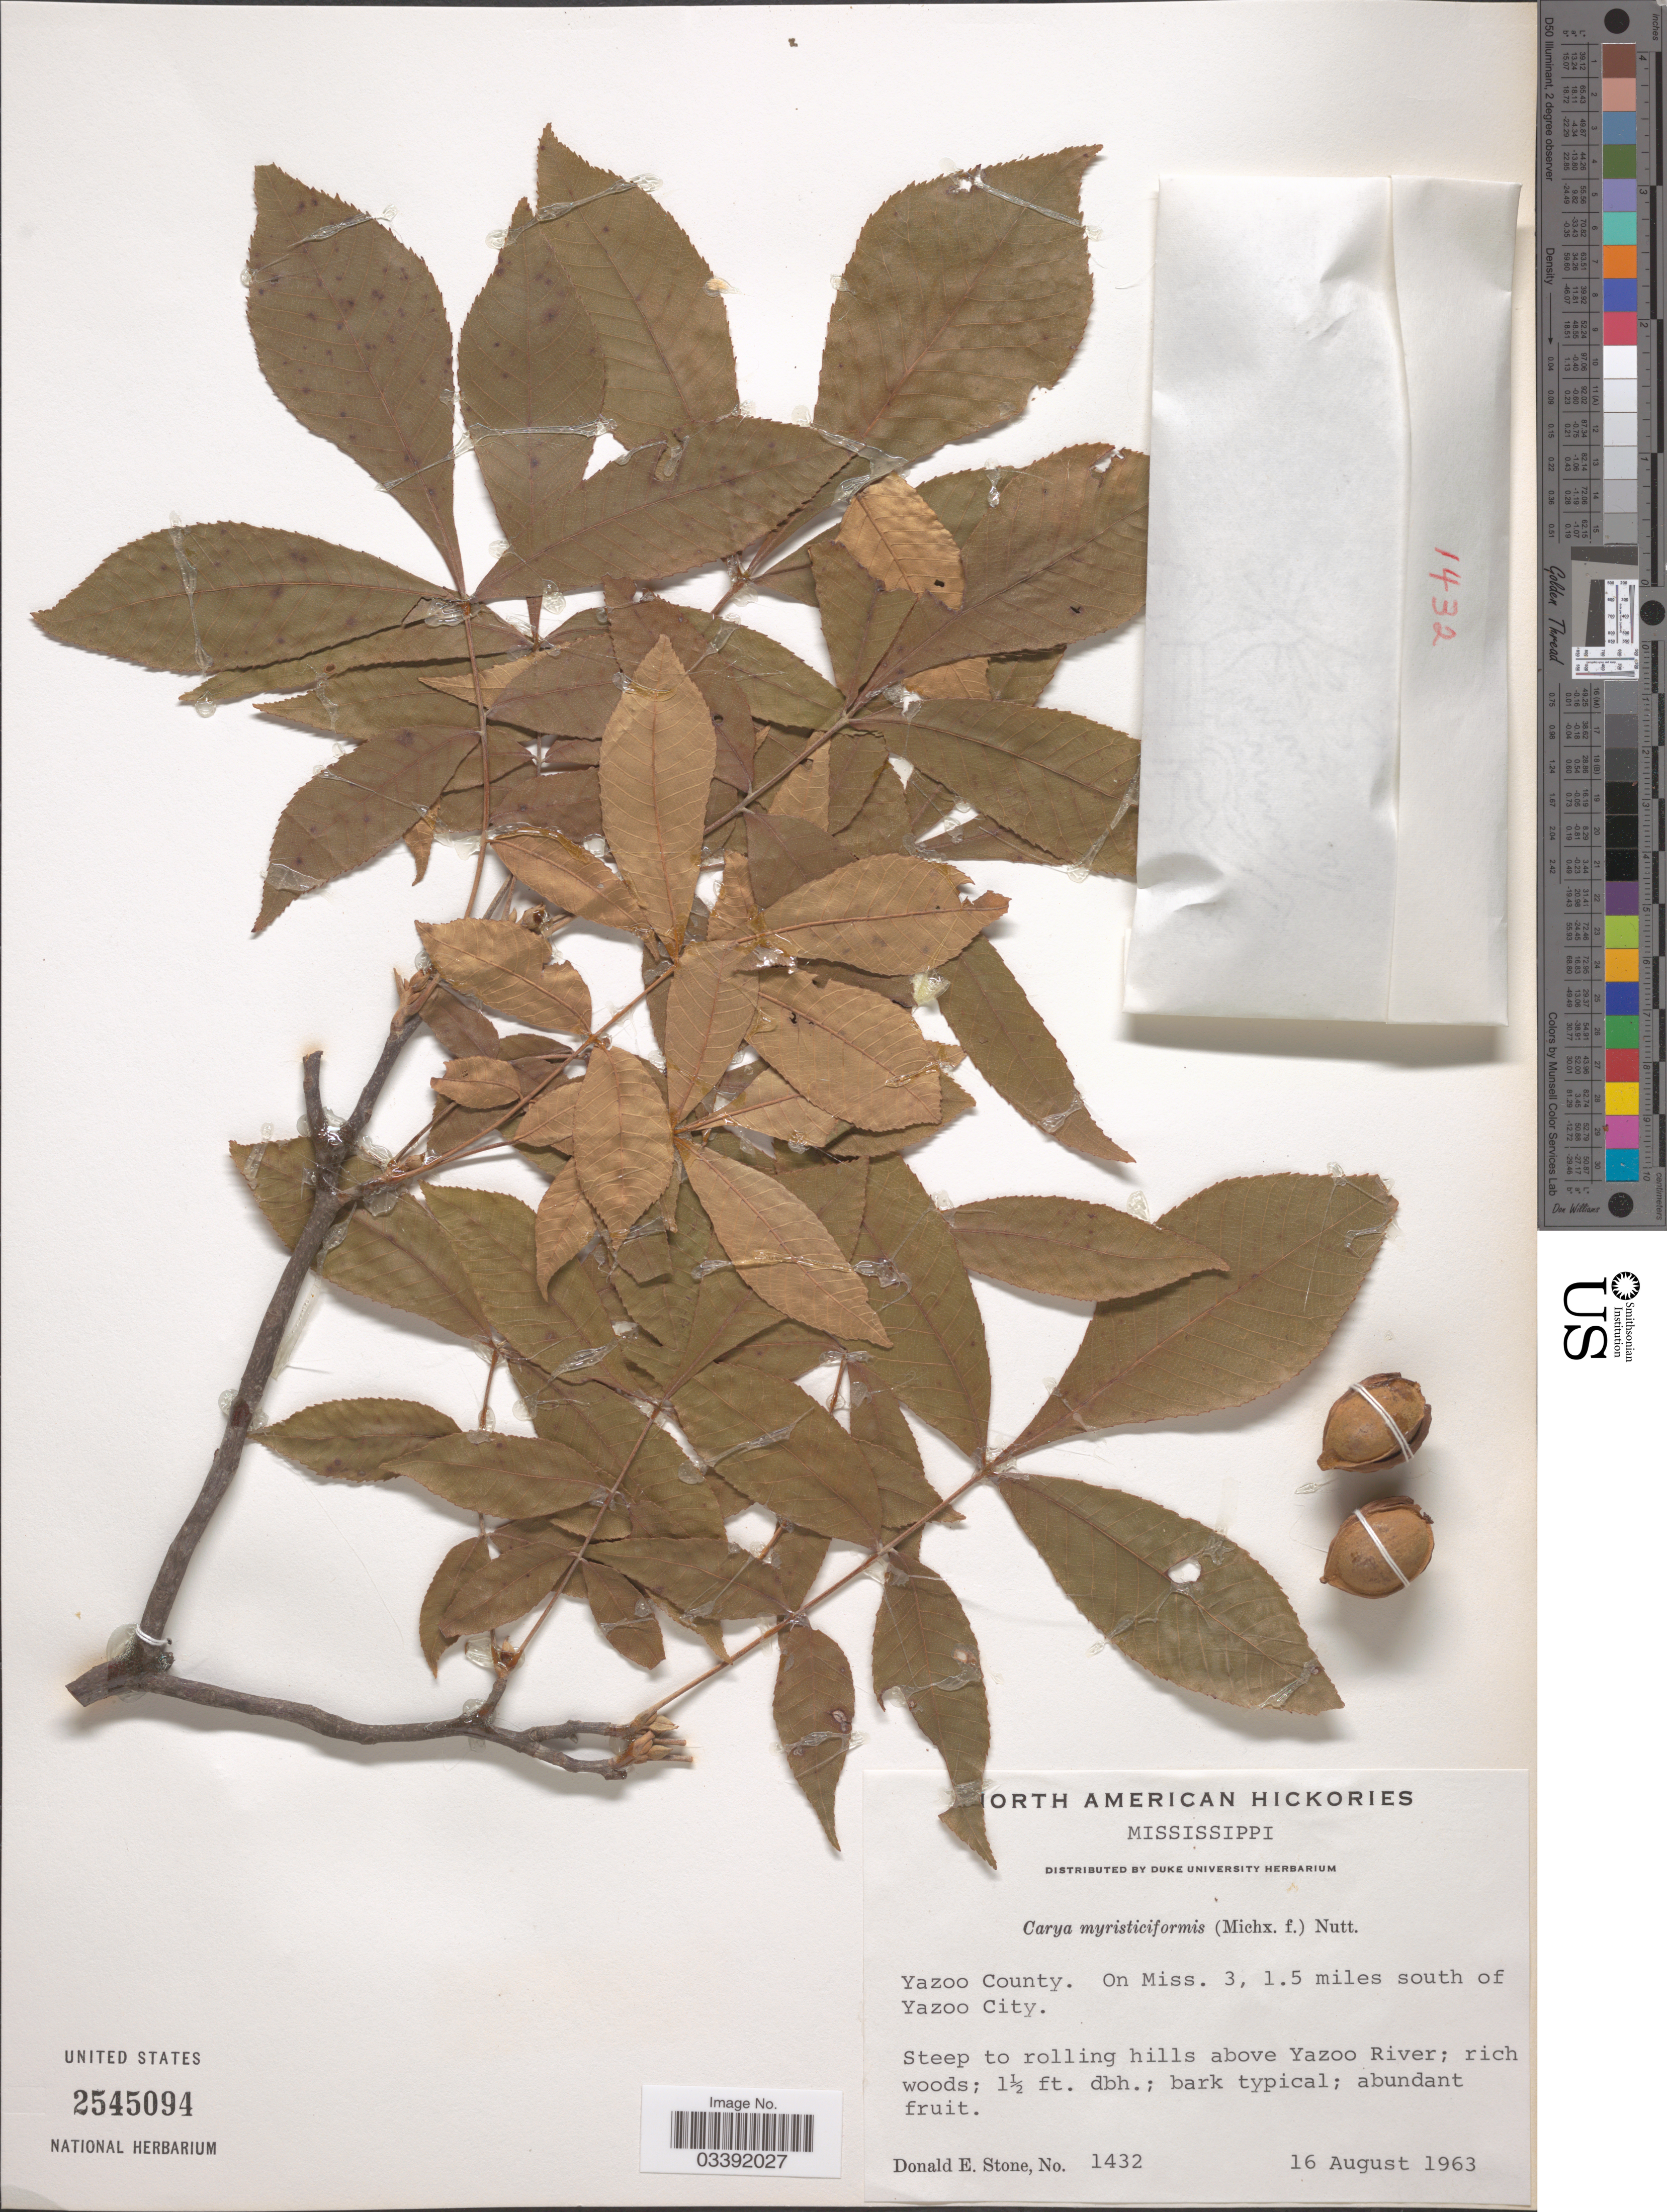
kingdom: Plantae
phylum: Tracheophyta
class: Magnoliopsida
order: Fagales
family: Juglandaceae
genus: Carya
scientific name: Carya myristiciformis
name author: (F. Michx.) Nutt.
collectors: D. Stone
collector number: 1432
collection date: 1963-08-16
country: United States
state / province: Mississippi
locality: Yazoo County. On Miss. 3, 1.5 miles south of Yazoo City. Steep to rolling hills above Yazoo River.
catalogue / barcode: US 2545094